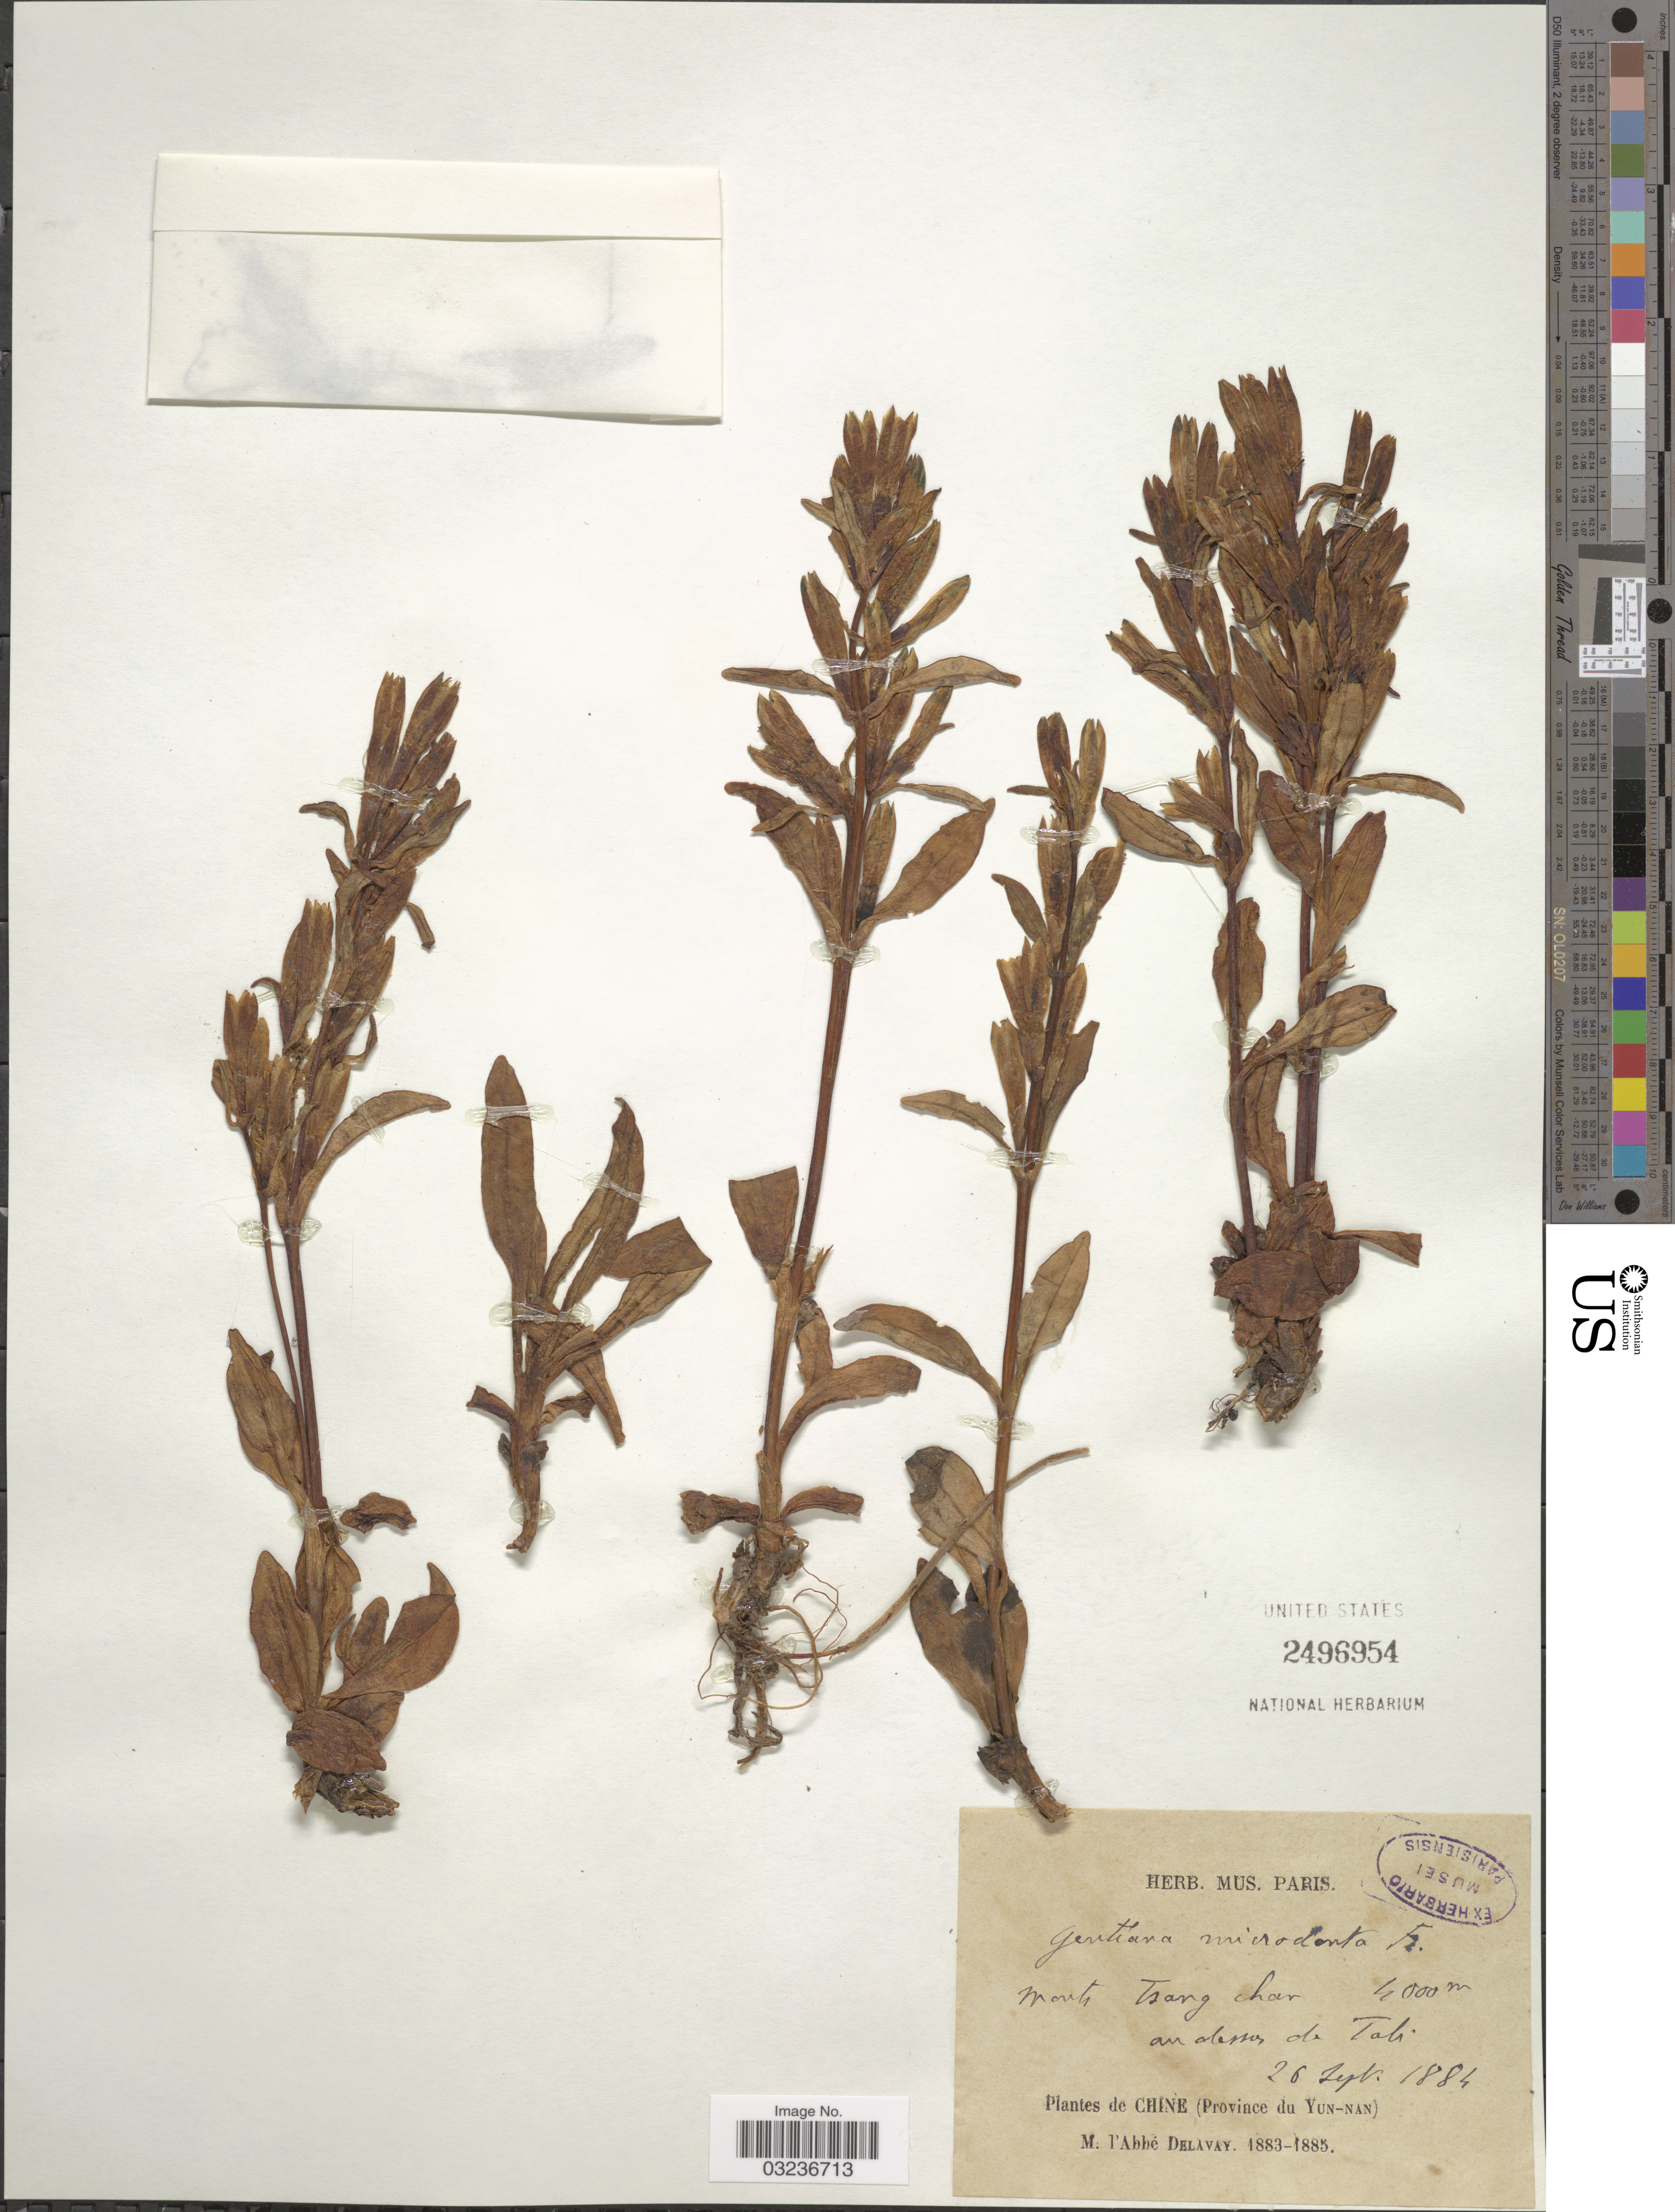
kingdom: Plantae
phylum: Tracheophyta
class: Magnoliopsida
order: Gentianales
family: Gentianaceae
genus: Gentiana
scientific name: Gentiana microdonta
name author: Franch. ex Hemsl.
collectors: P. Delavay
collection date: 1884-09-26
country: China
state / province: Yunnan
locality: Monts tsang chan au dessus de Tabi [interpreted], (Province du Yun-nan).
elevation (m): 4000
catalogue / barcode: US 2496954